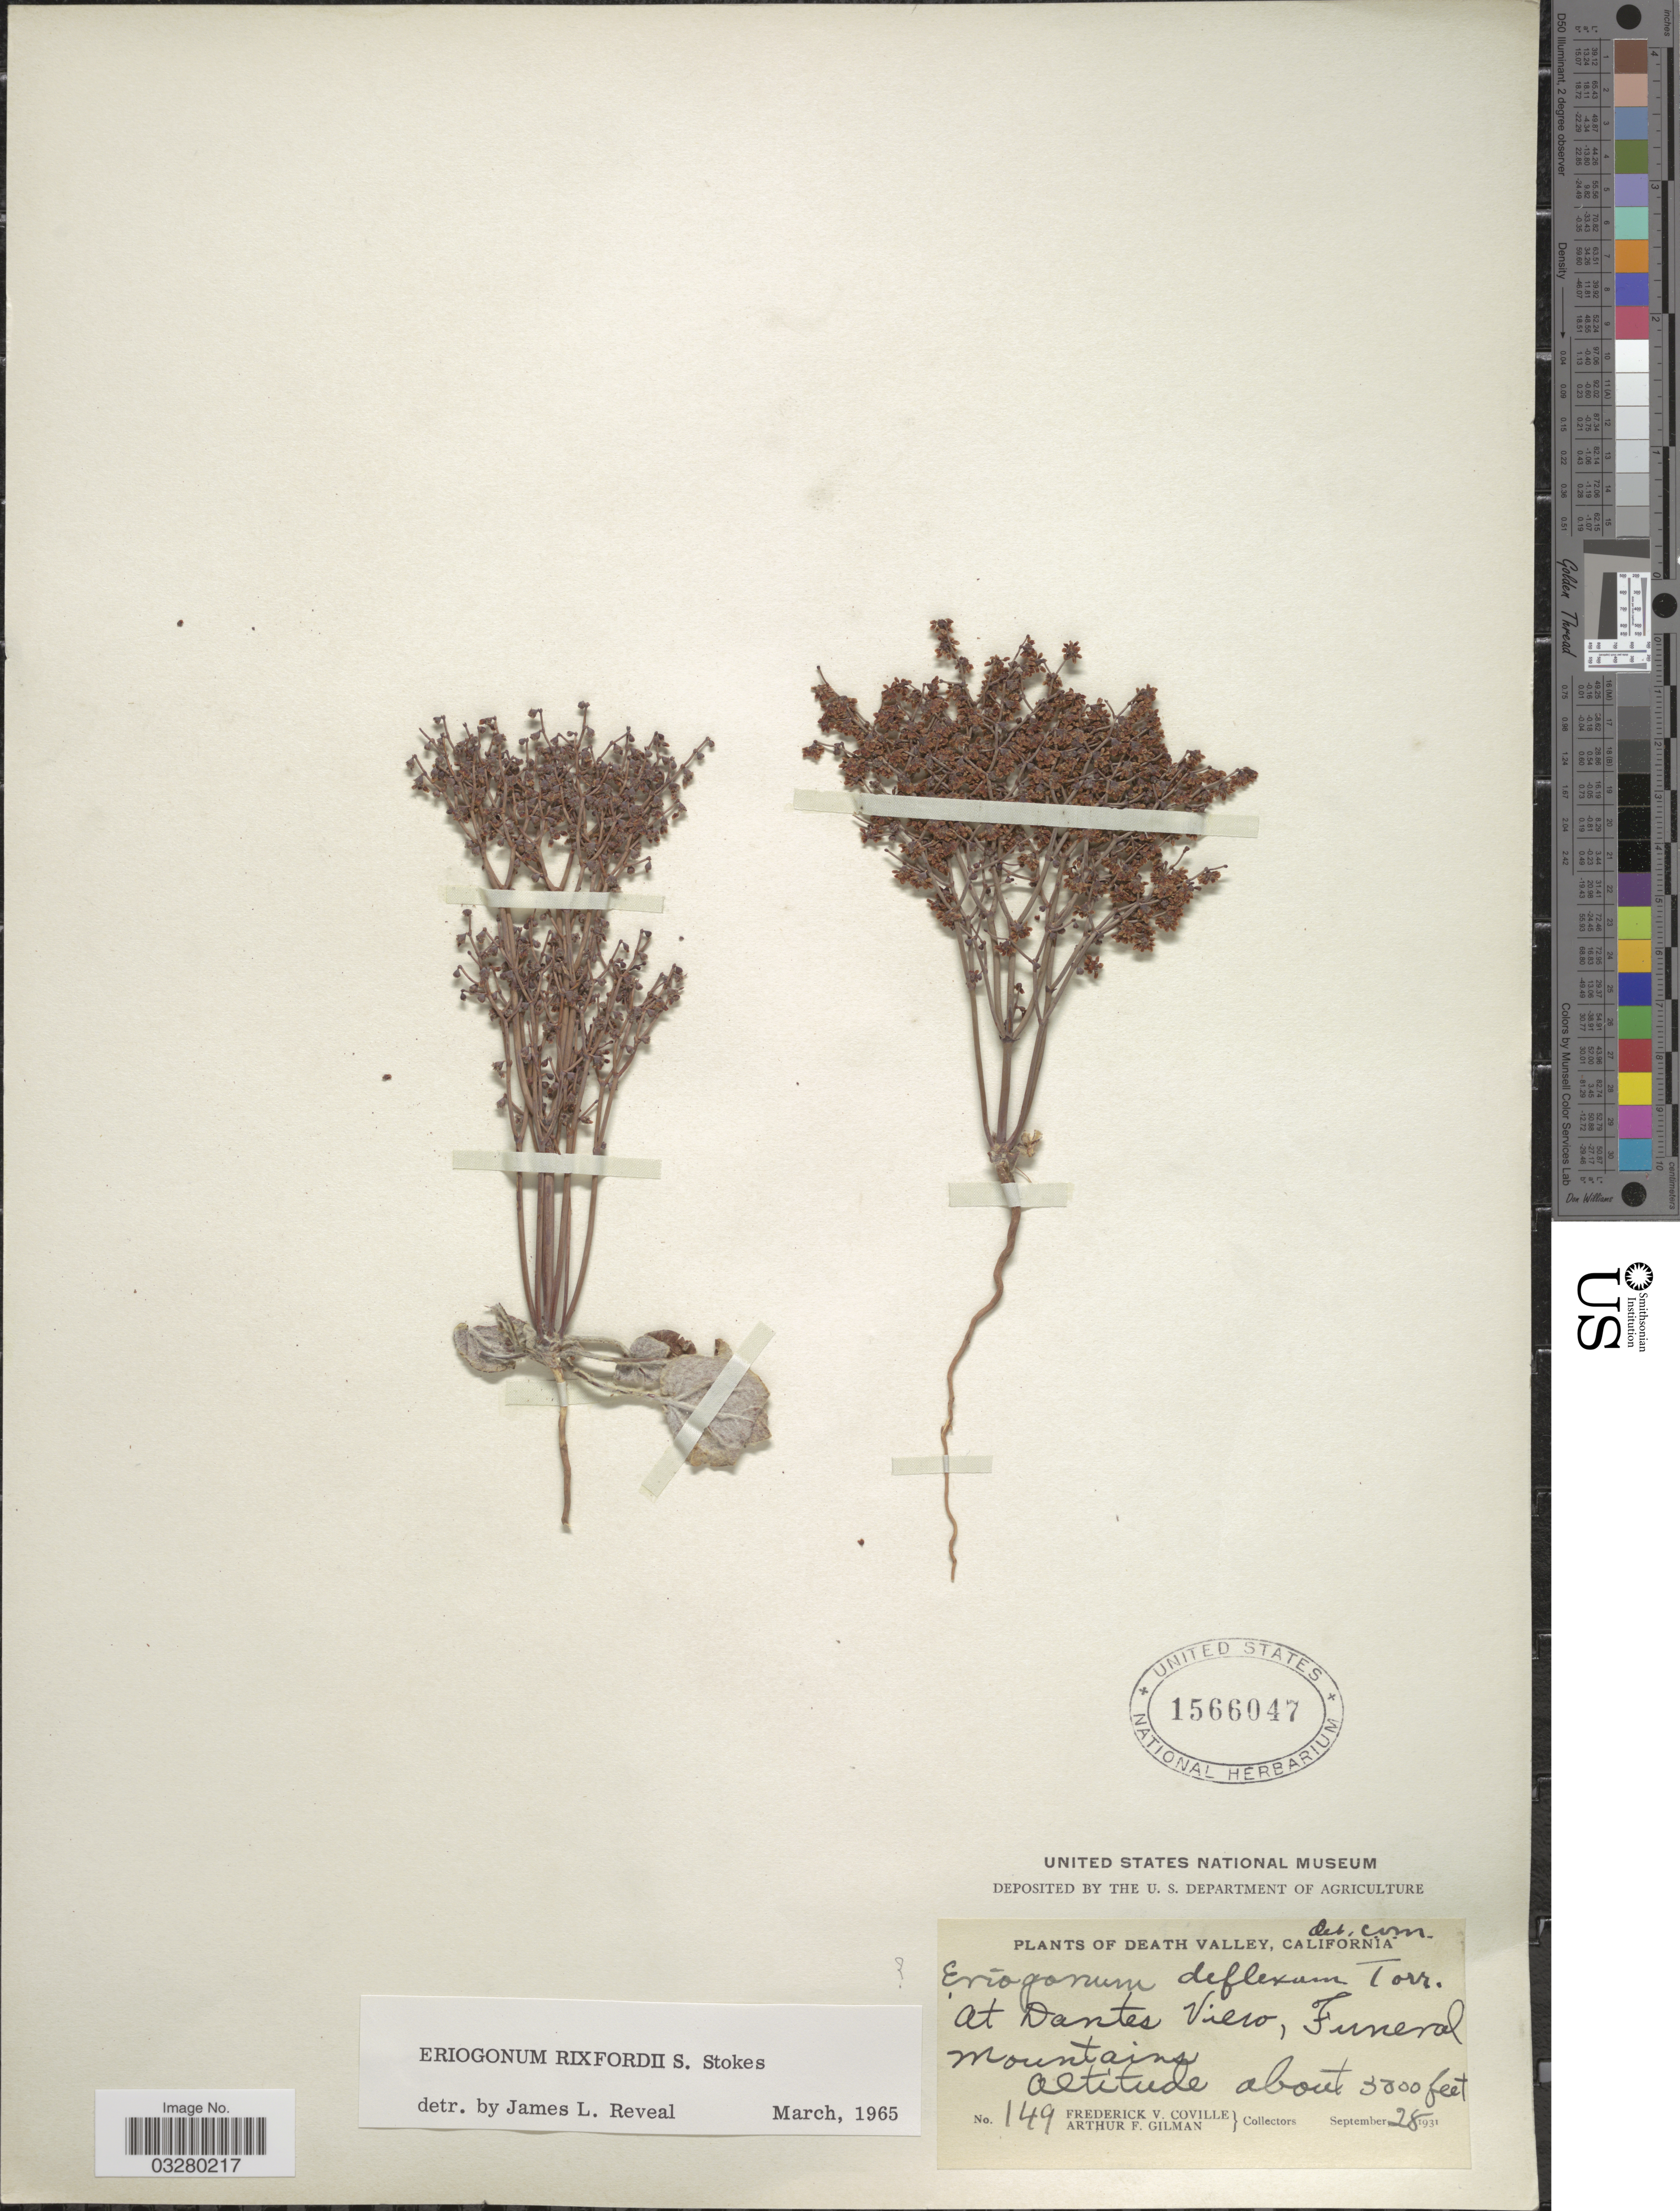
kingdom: Plantae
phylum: Tracheophyta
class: Magnoliopsida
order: Caryophyllales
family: Polygonaceae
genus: Eriogonum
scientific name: Eriogonum rixfordii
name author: S. Stokes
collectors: F. V. Coville & A. Gilman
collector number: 149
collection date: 1931-09-28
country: United States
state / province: California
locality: Death Valley. At Dantes View, Funeral Mountains.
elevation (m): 914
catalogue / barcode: US 1566047